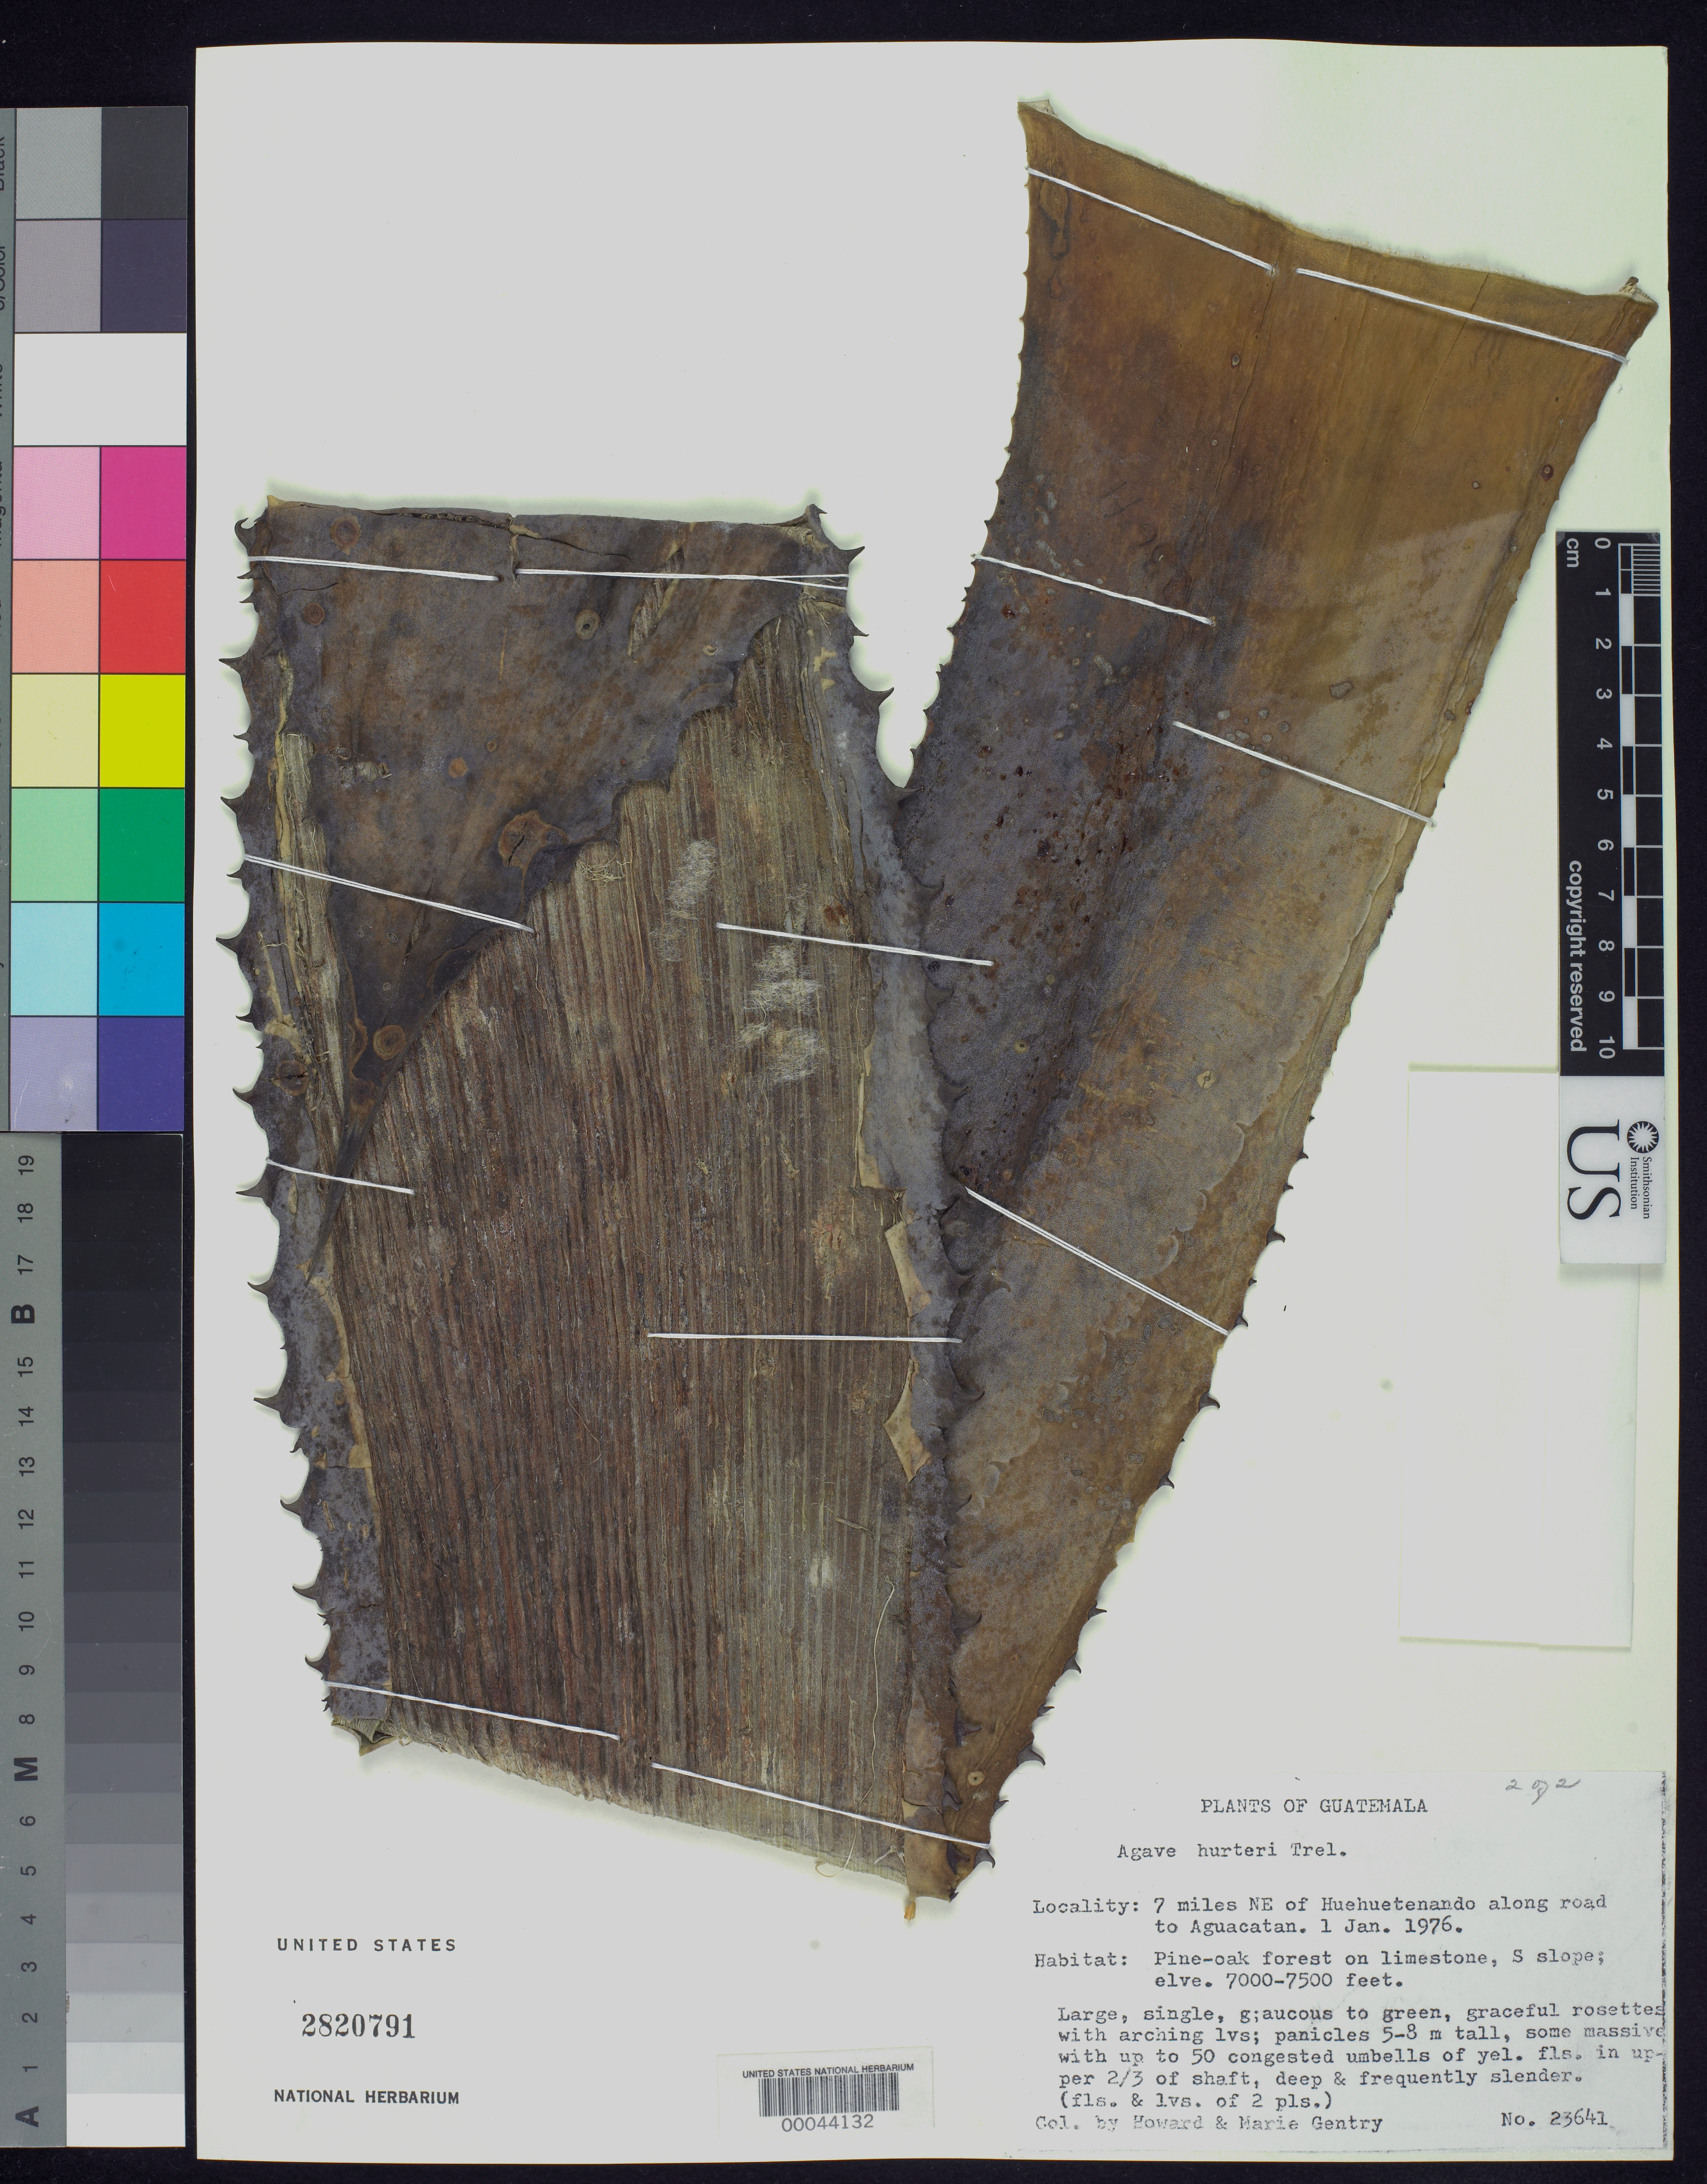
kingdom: Plantae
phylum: Tracheophyta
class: Liliopsida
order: Asparagales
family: Asparagaceae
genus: Agave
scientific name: Agave hurteri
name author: Trel.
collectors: H. S. Gentry & M. Gentry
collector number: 23641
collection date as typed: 01 Jan 1976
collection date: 1976-01-01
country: Guatemala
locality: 7 mi NE of huehuetenando along road to aguacatan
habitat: Pine-oak forest on limestone, s slope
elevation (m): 2134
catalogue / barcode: US 2820791